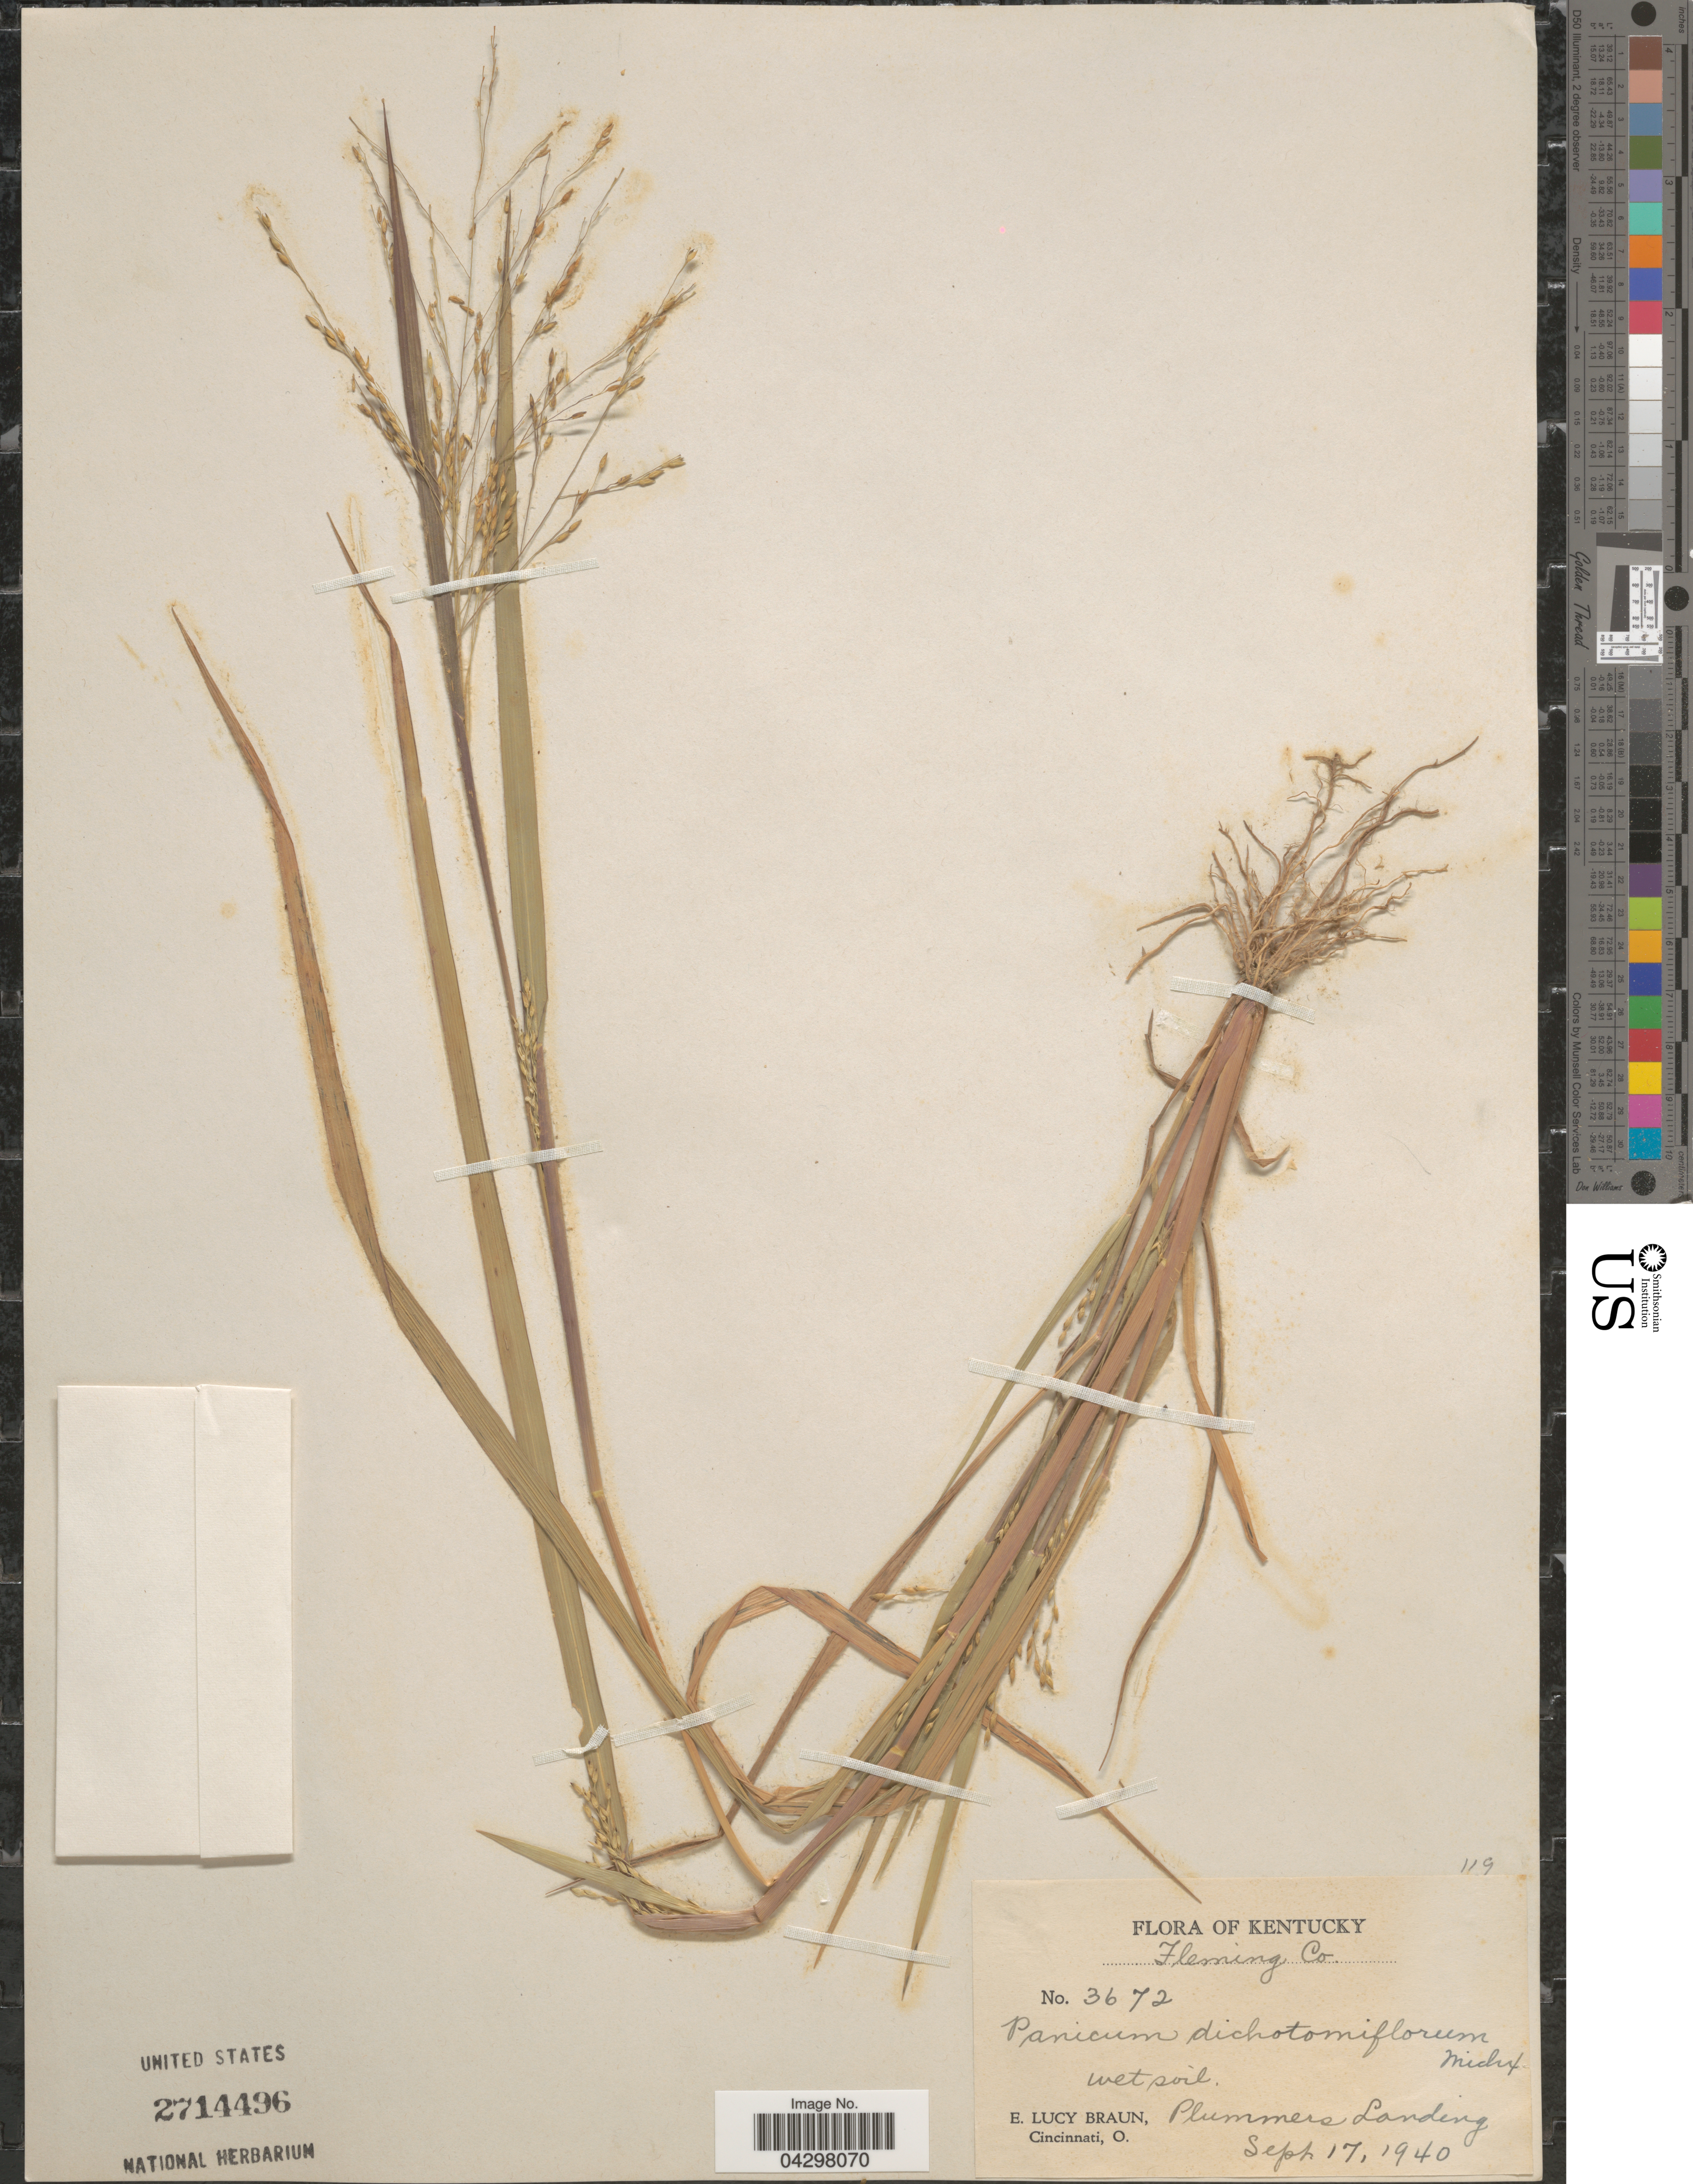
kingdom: Plantae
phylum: Tracheophyta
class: Liliopsida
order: Poales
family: Poaceae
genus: Panicum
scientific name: Panicum dichotomiflorum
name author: Michx.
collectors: E. L. Braun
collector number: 3672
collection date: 1940-09-17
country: United States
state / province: Kentucky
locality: Fleming Co. Plummers Landing.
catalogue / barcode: US 2714496